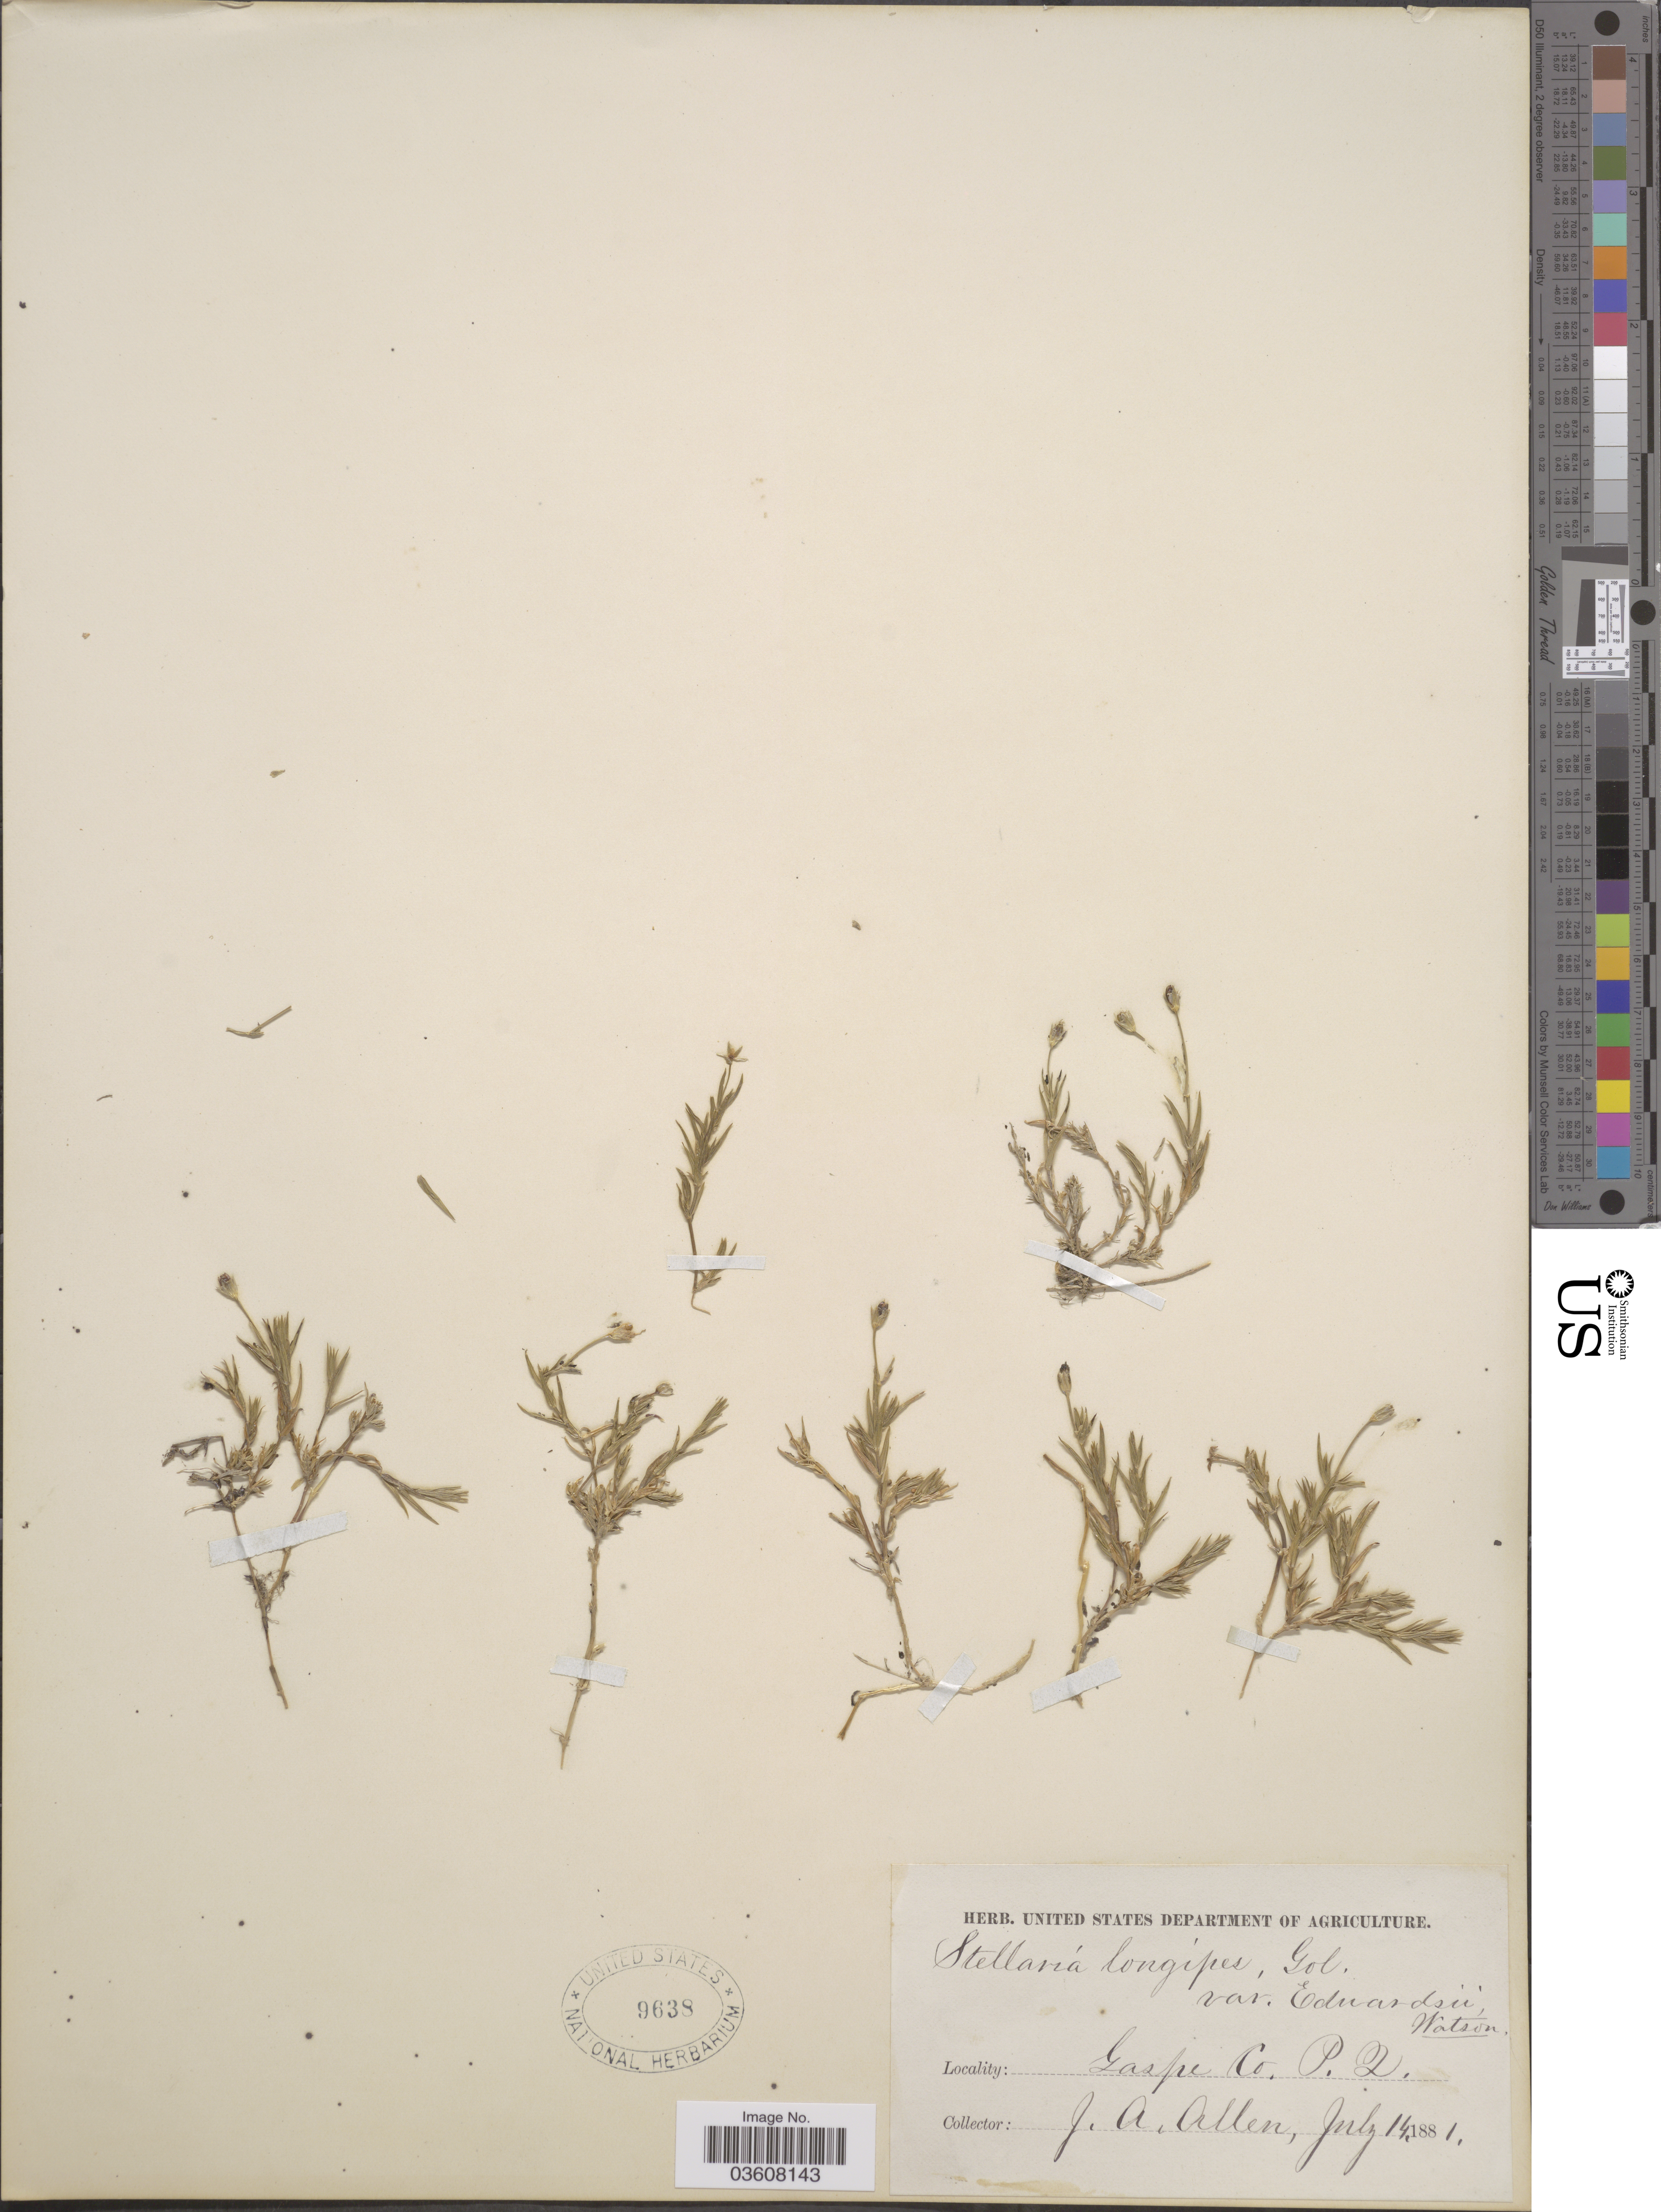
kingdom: Plantae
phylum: Tracheophyta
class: Magnoliopsida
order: Caryophyllales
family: Caryophyllaceae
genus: Stellaria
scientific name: Stellaria edwardsii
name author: R. Br.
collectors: J. Allen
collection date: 1881-07-14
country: Canada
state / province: Quebec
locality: Gaspe Co. P. Q.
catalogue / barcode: US 9638